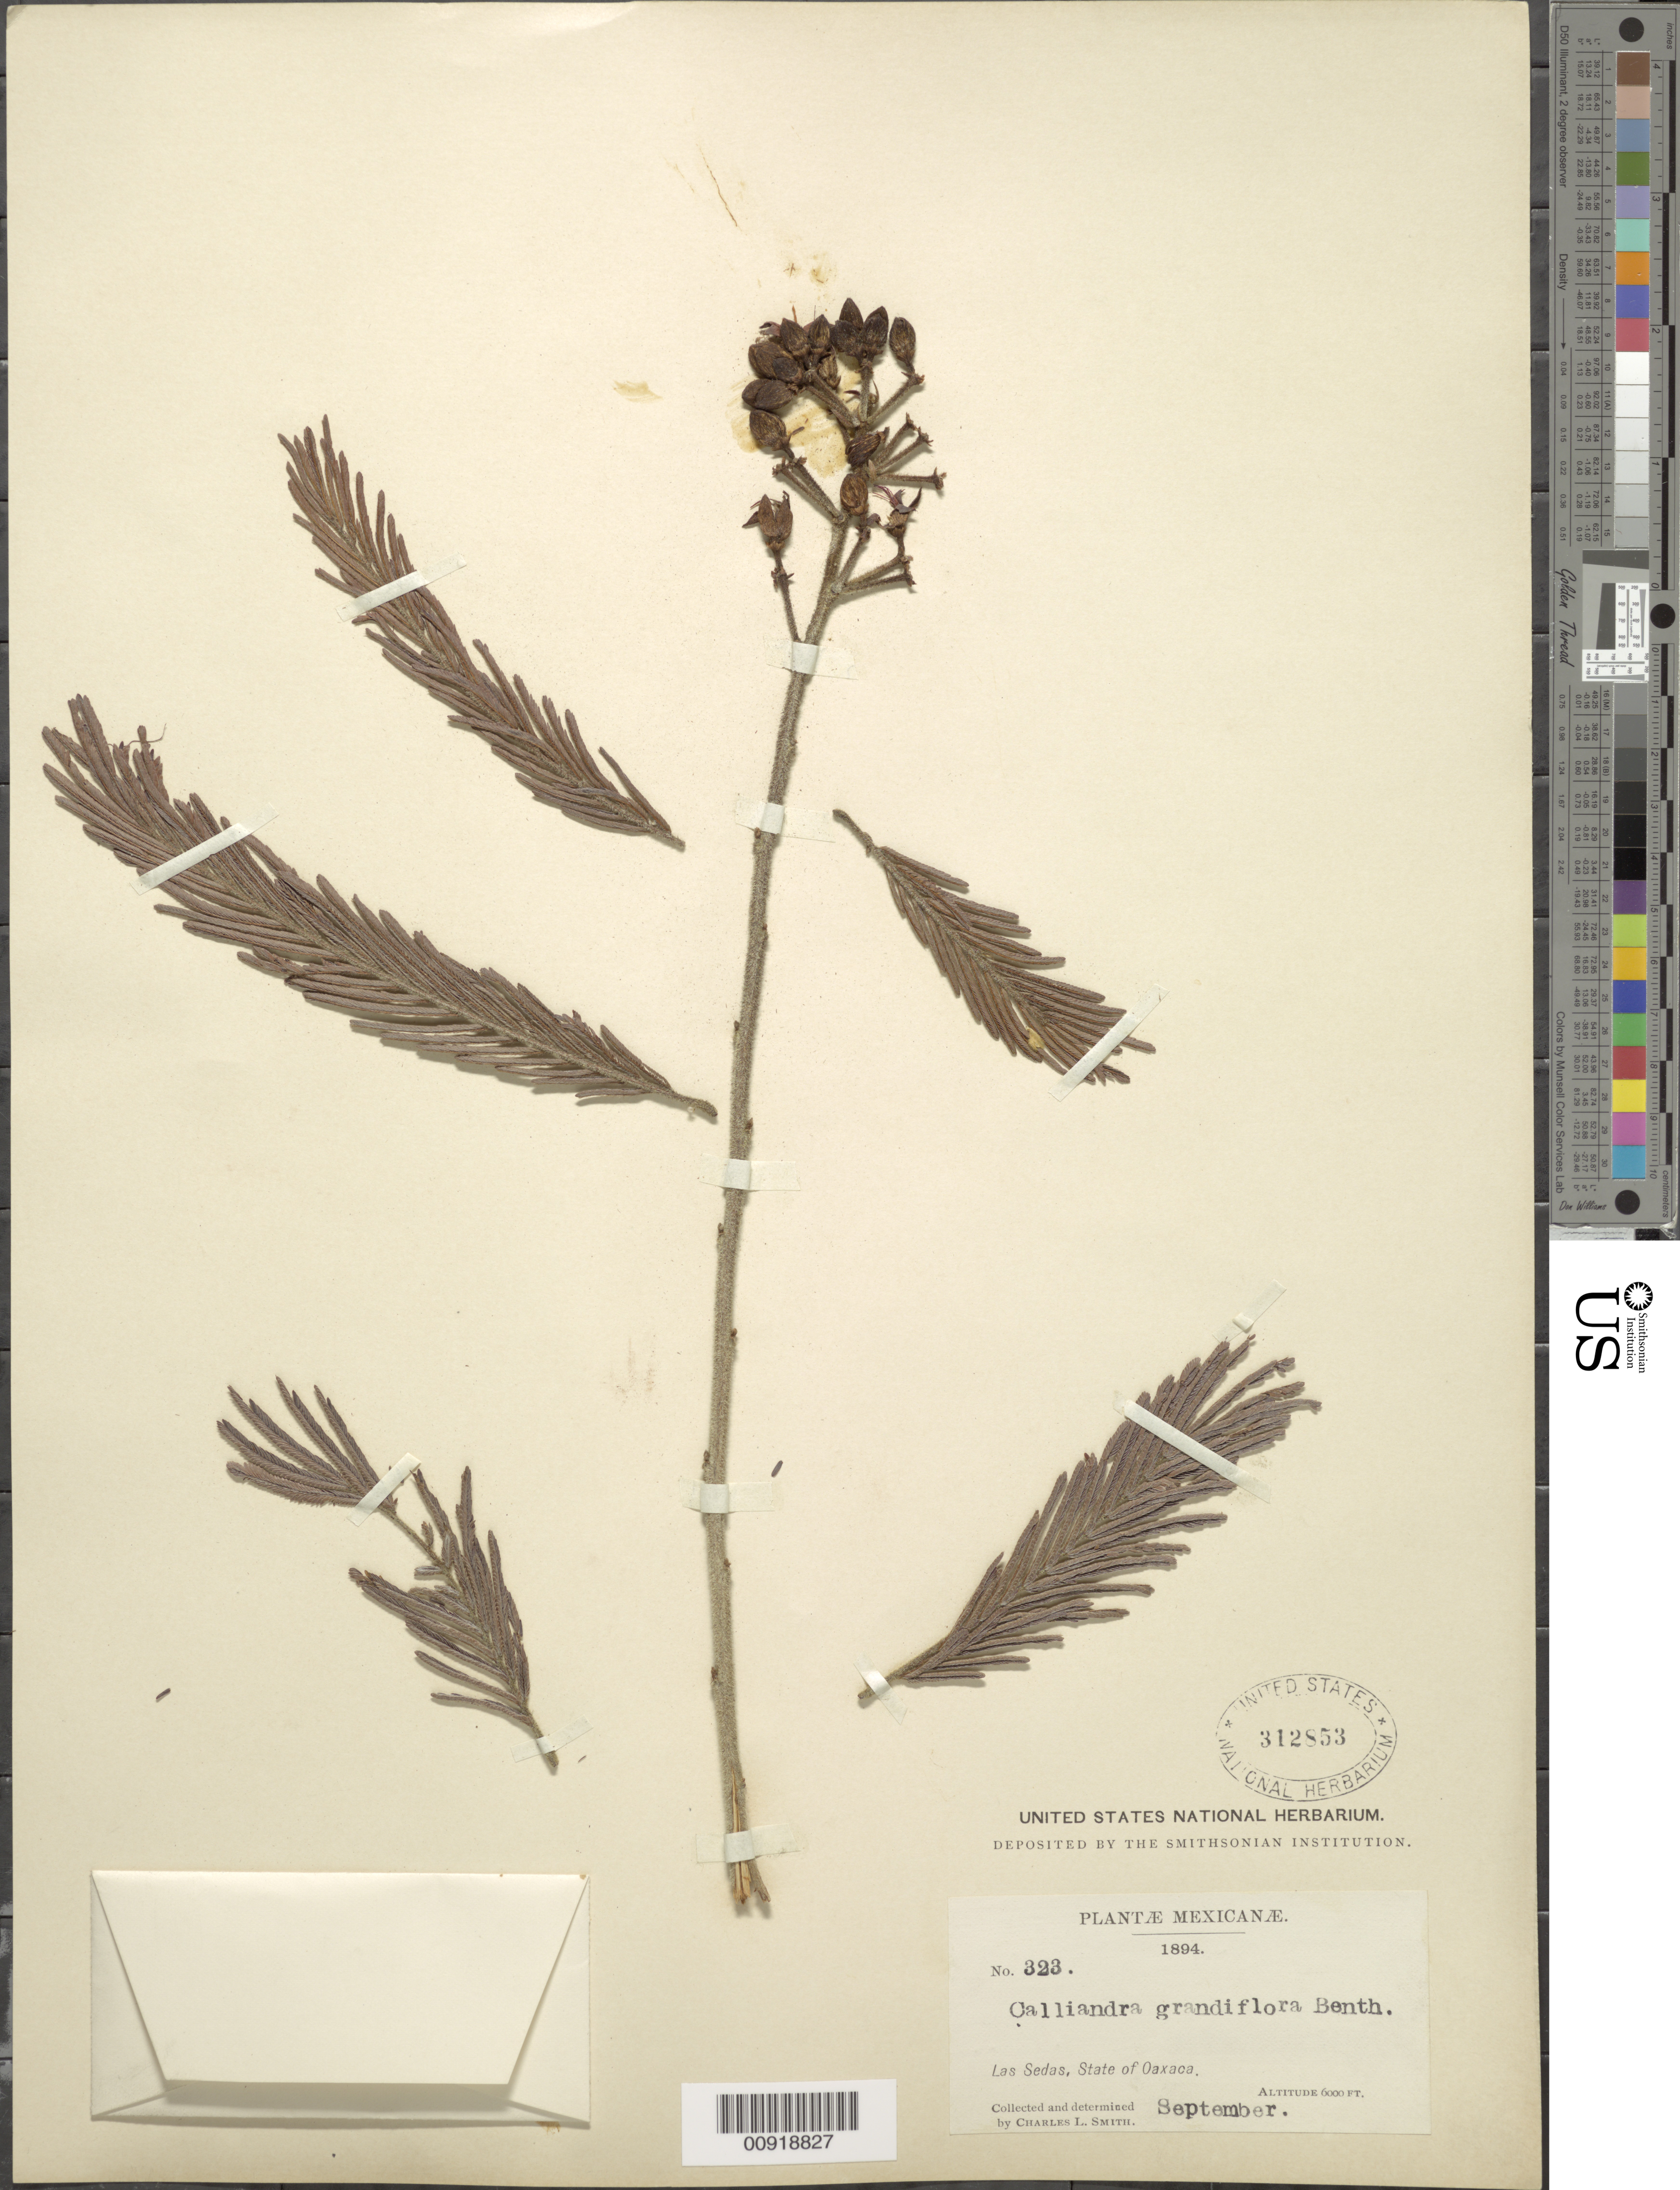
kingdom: Plantae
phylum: Tracheophyta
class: Magnoliopsida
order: Fabales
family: Fabaceae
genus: Calliandra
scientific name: Calliandra grandiflora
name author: (L'Hér.) Benth.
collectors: C. L. Smith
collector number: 323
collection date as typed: Sep 1894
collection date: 1894-09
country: Mexico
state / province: Oaxaca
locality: Las Sedas, State of Oaxaca.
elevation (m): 1829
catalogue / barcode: US 312853